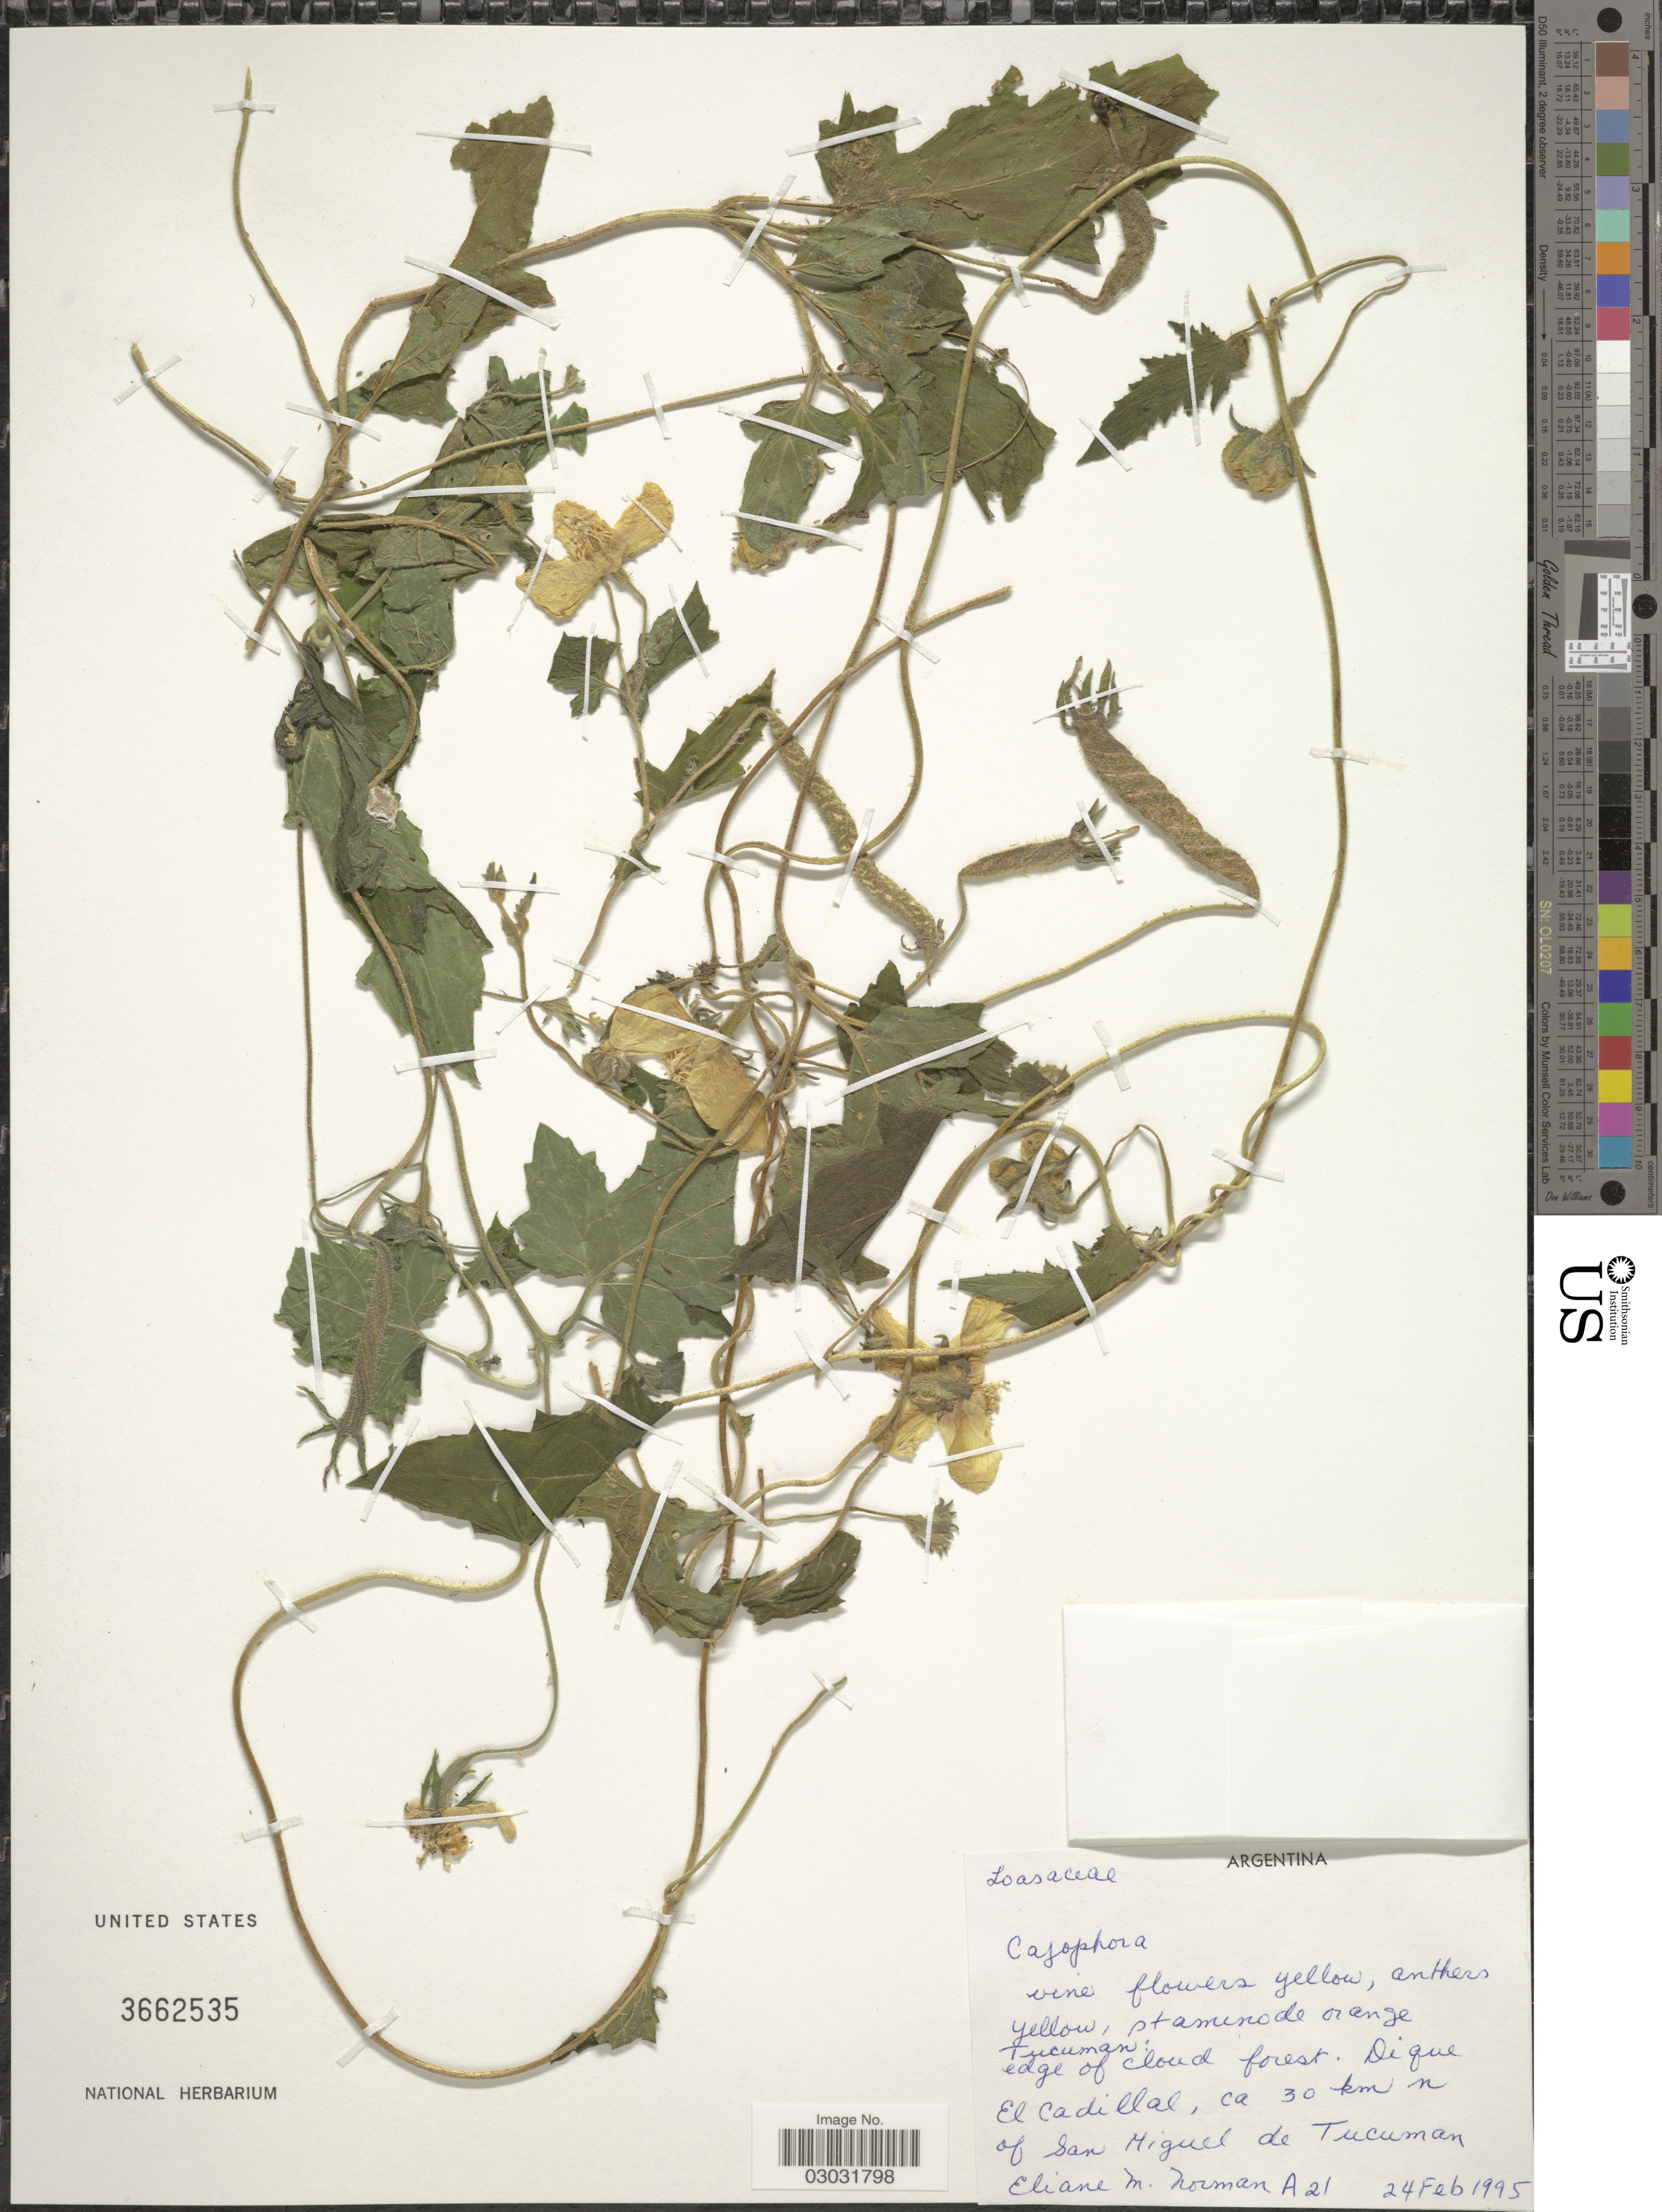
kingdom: Plantae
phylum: Tracheophyta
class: Magnoliopsida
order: Cornales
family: Loasaceae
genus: Caiophora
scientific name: Caiophora sp.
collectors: E. Norman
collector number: A21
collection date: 1995-02-24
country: Argentina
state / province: Tucuman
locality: Dique El Cadillal, ca 30 km n of San Miguel de Tucuman.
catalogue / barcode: US 3662535